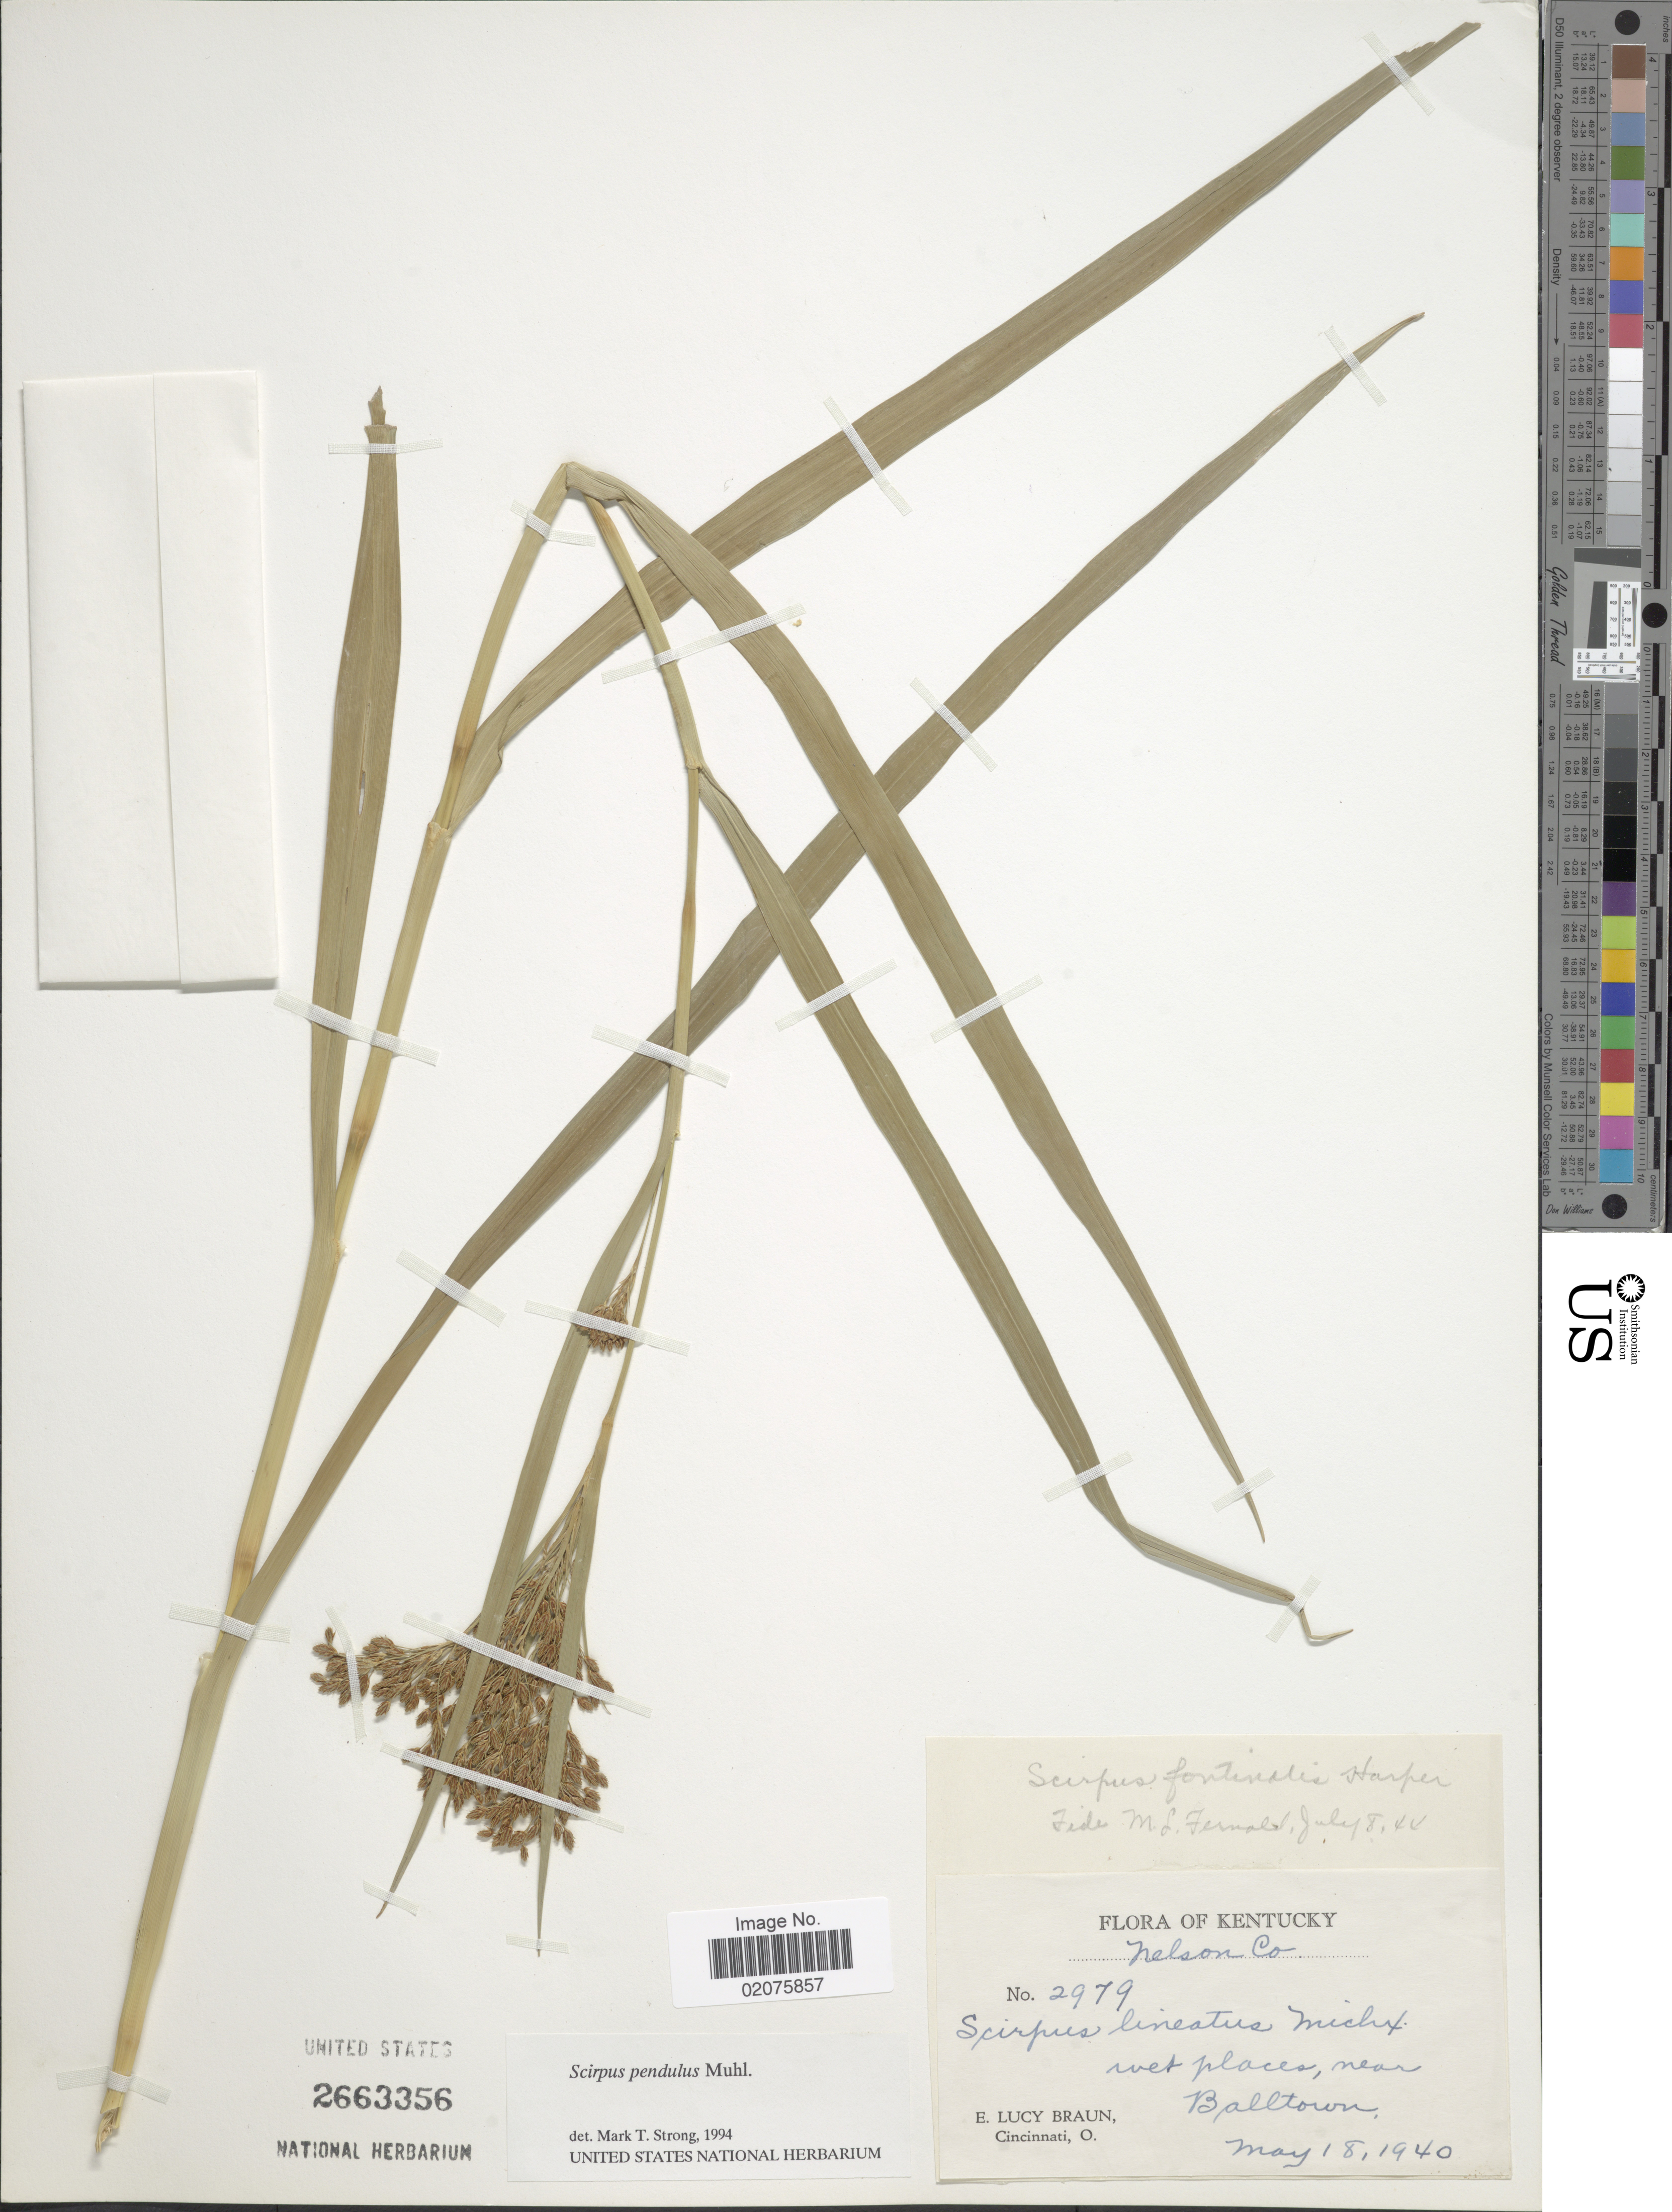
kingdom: Plantae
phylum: Tracheophyta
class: Liliopsida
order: Poales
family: Cyperaceae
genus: Scirpus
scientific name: Scirpus pendulus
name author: Muhl.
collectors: E. L. Braun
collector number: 2979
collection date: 1940-05-18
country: United States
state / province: Kentucky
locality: Nelson Co. wet places, near Balltown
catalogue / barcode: US 2663356